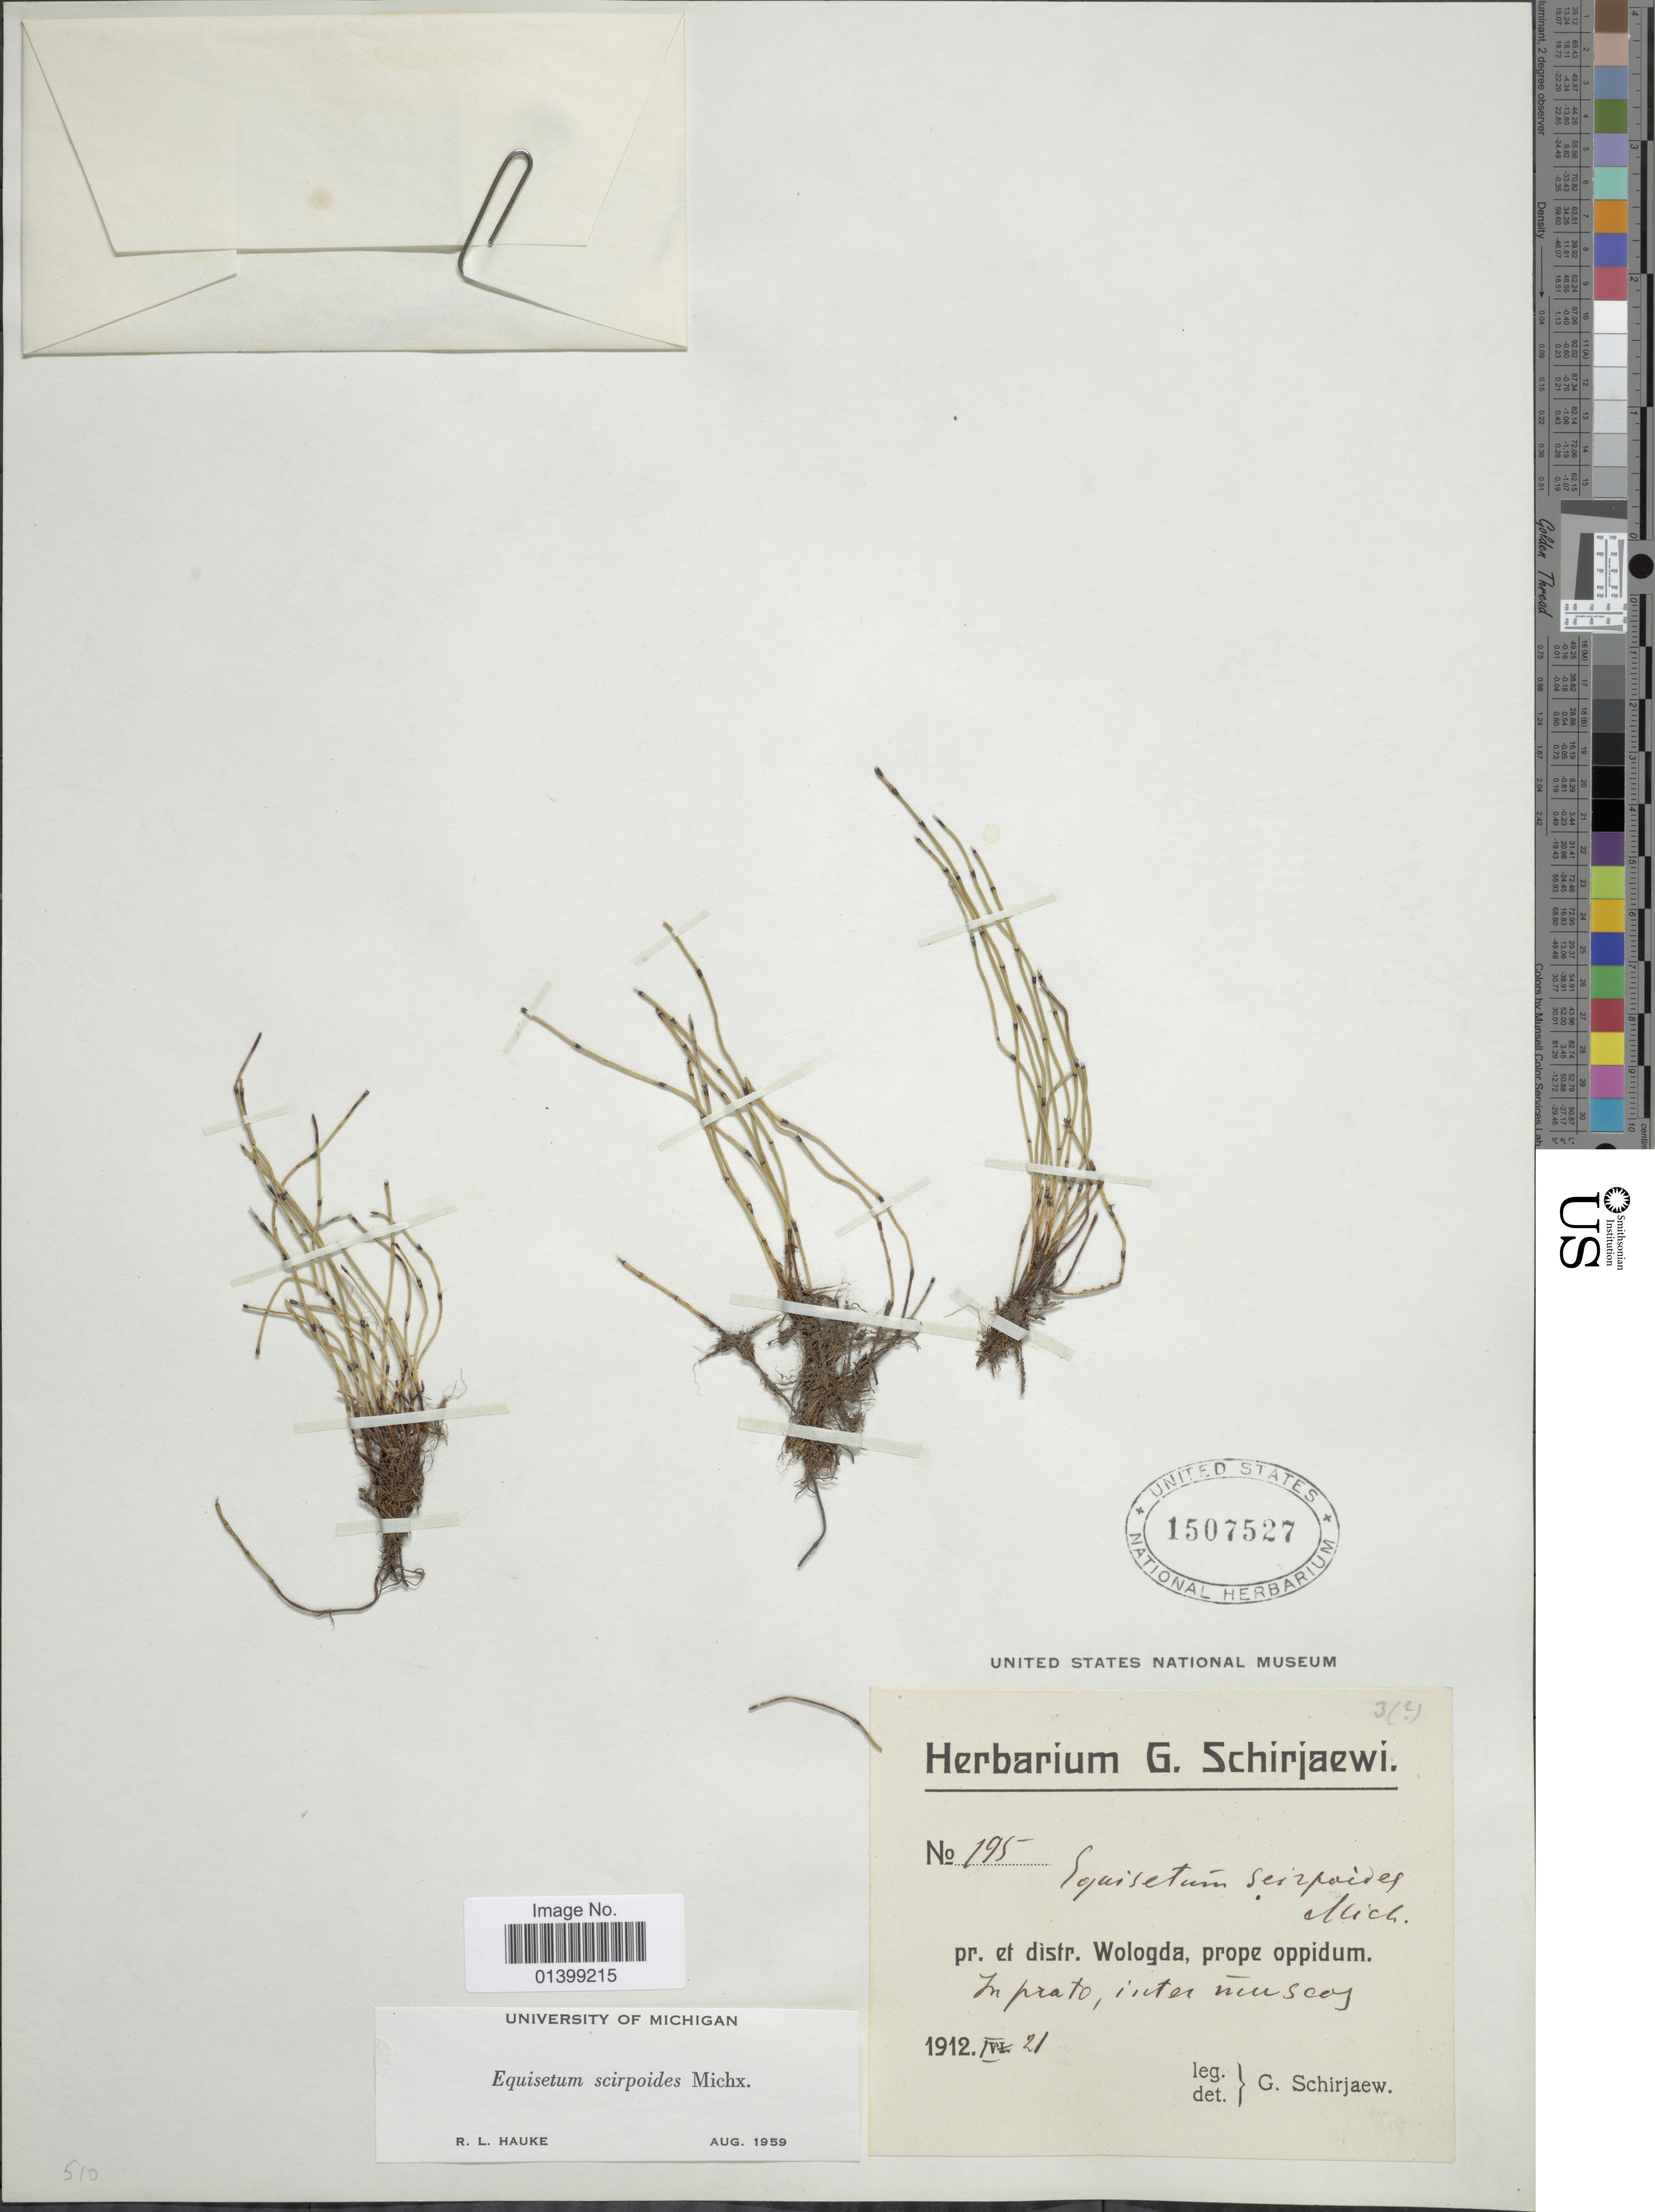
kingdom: Plantae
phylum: Tracheophyta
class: Polypodiopsida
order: Equisetales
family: Equisetaceae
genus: Equisetum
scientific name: Equisetum scirpoides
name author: Michx.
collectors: G. Schirjaew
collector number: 195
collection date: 1912-04-21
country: Russian Federation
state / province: Vologda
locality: Pr et distr. Wologda, prope oppidum In prato, inter [illegible text]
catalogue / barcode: US 1507527